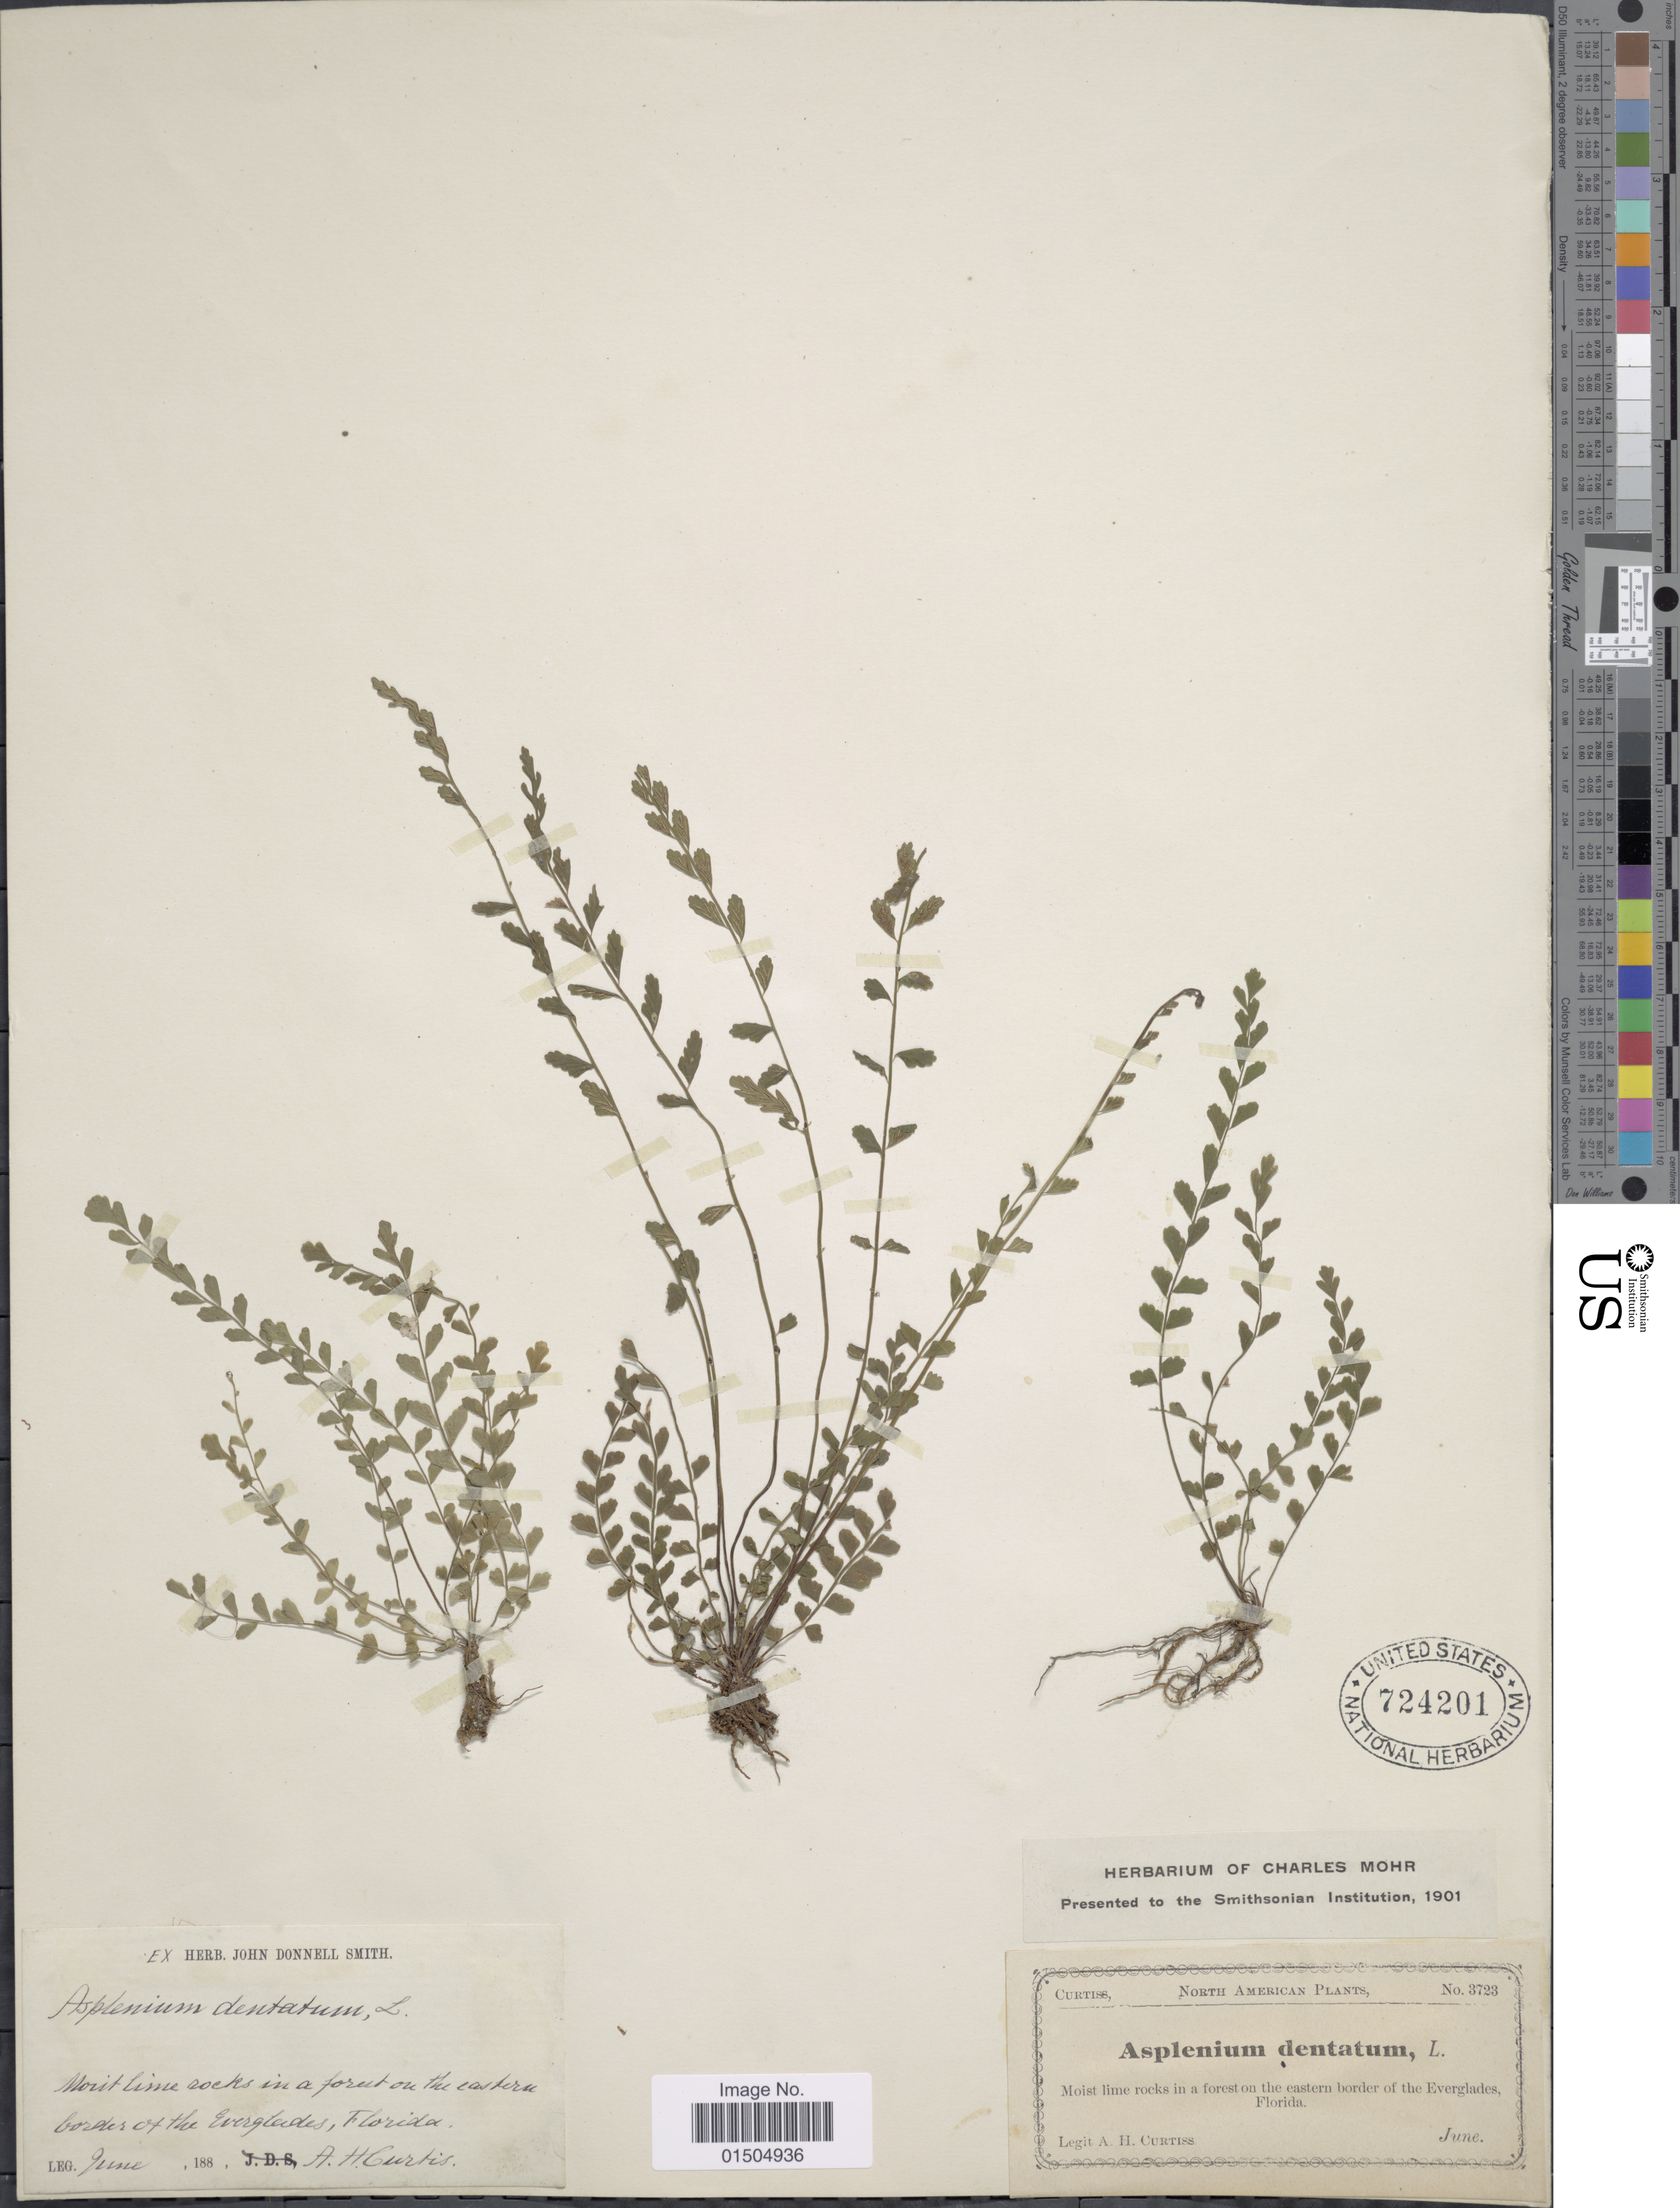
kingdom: Plantae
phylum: Tracheophyta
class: Polypodiopsida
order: Polypodiales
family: Aspleniaceae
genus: Asplenium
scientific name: Asplenium trichomanes-dentatum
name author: L.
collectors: A. H. Curtiss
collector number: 3723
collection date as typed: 188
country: United States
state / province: Florida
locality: Moist lime rocks in a forest on the eastern border of the Everglades.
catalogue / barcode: US 724201